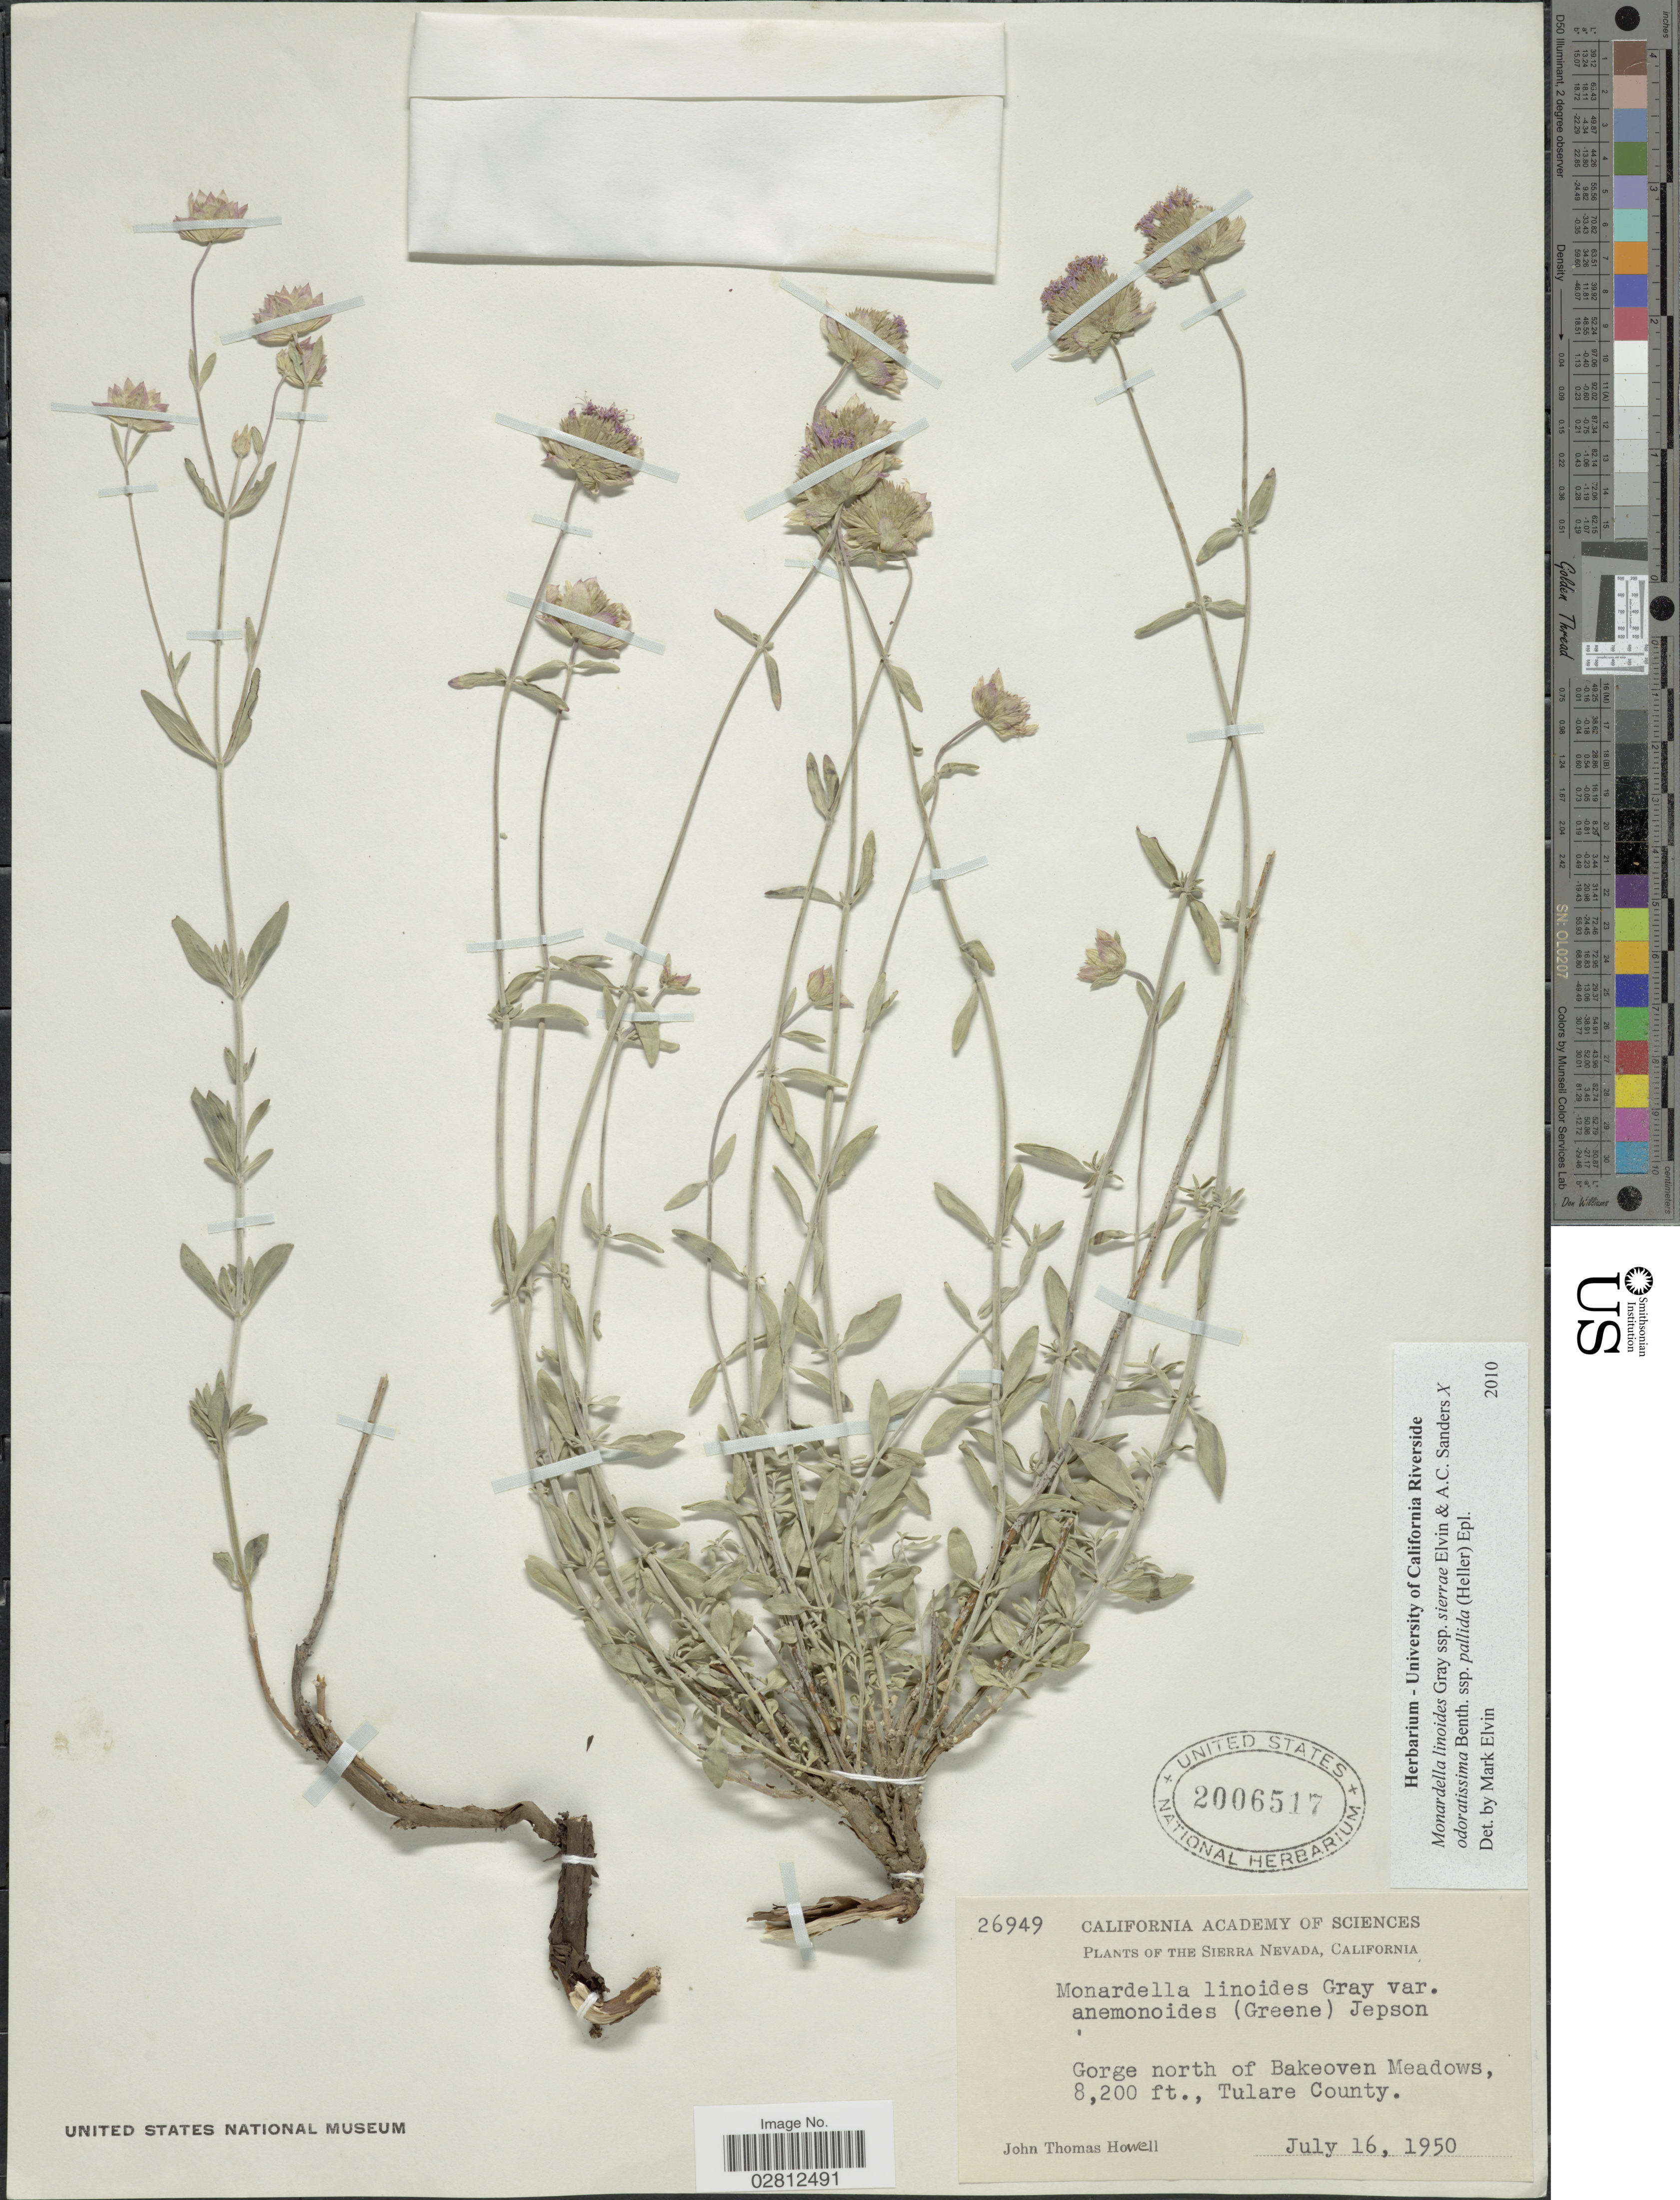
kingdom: Plantae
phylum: Tracheophyta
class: Magnoliopsida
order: Lamiales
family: Lamiaceae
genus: Monardella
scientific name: Monardella linoides subsp. sierrae x M. odoratissima subsp. pallida (A. Heller) Epling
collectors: J. T. Howell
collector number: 26949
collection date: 1950-07-16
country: United States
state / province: California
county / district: Tulare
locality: Sierra Nevada, Gorge north of Bakeoven Meadows, Tulare County.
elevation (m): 2499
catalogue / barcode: US 2006517